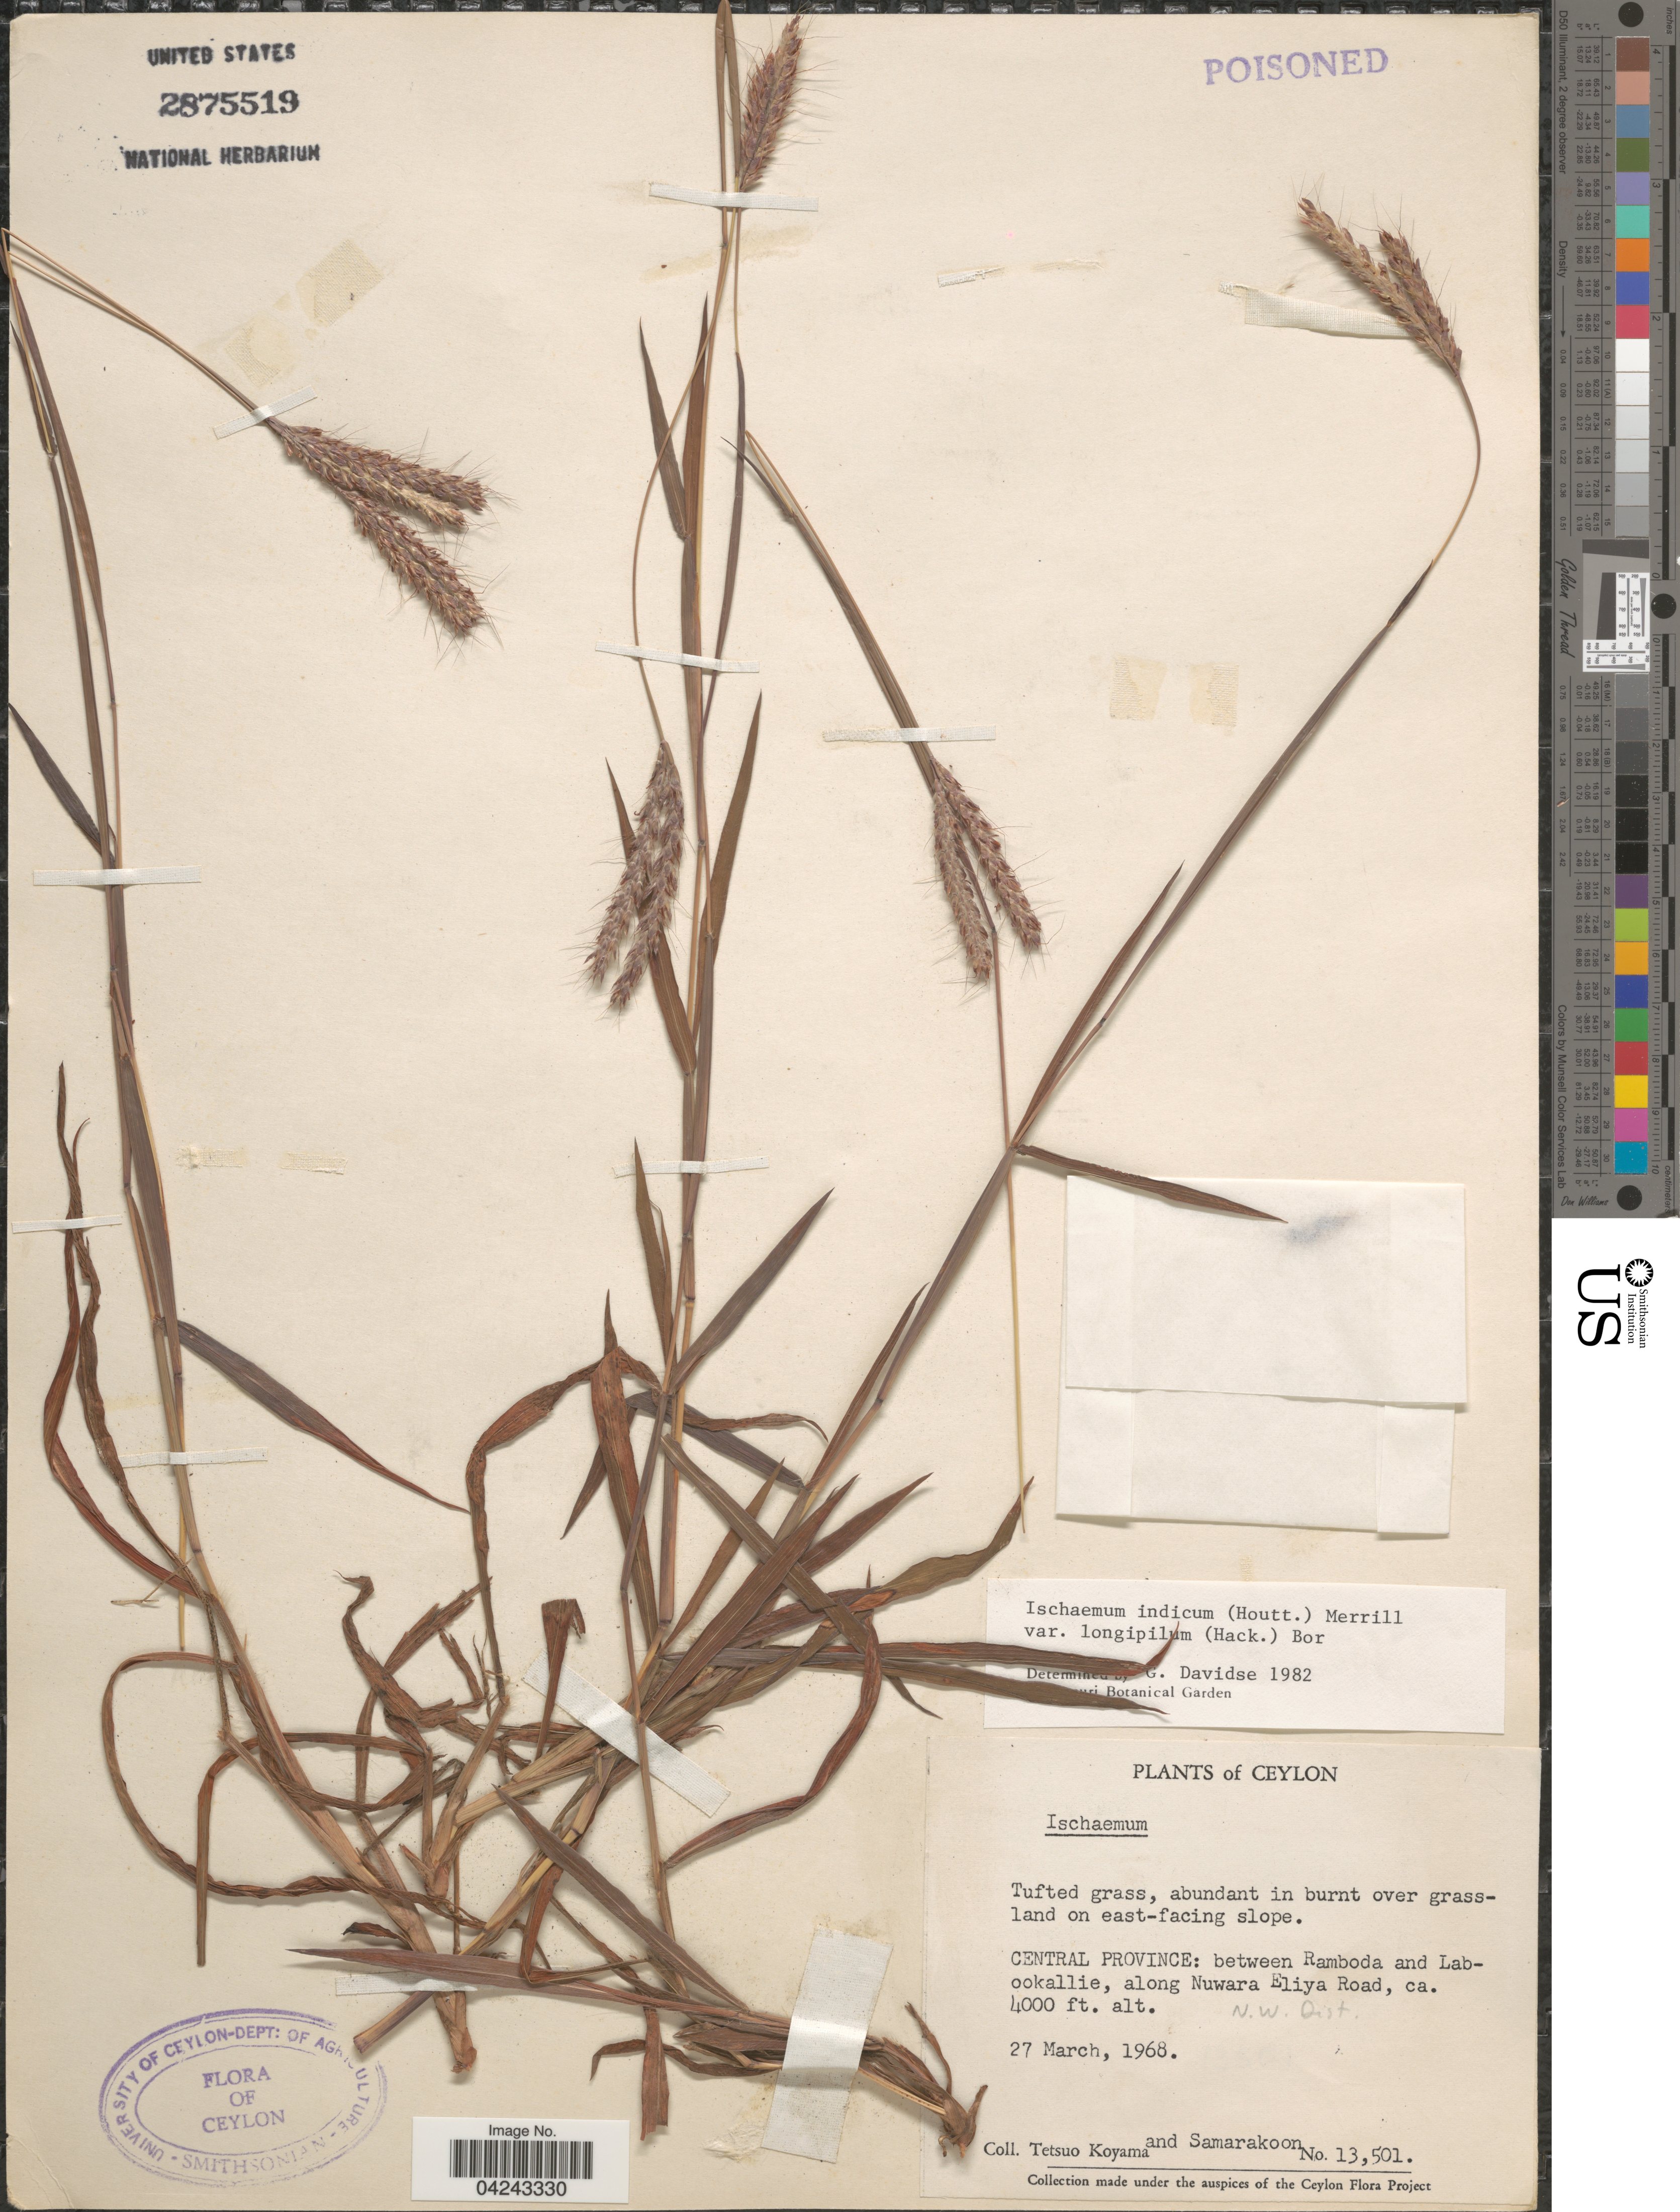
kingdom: Plantae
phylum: Tracheophyta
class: Liliopsida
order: Poales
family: Poaceae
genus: Ischaemum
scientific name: Ischaemum ciliare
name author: Retz.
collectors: T. Koyama & T. Samarakoon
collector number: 13501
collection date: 1968-03-27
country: Sri Lanka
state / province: Central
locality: Ceylon. On east-facing slope. Between Ramboda and Labookallie, along Nuwara Eliya Road. N.W. Dist.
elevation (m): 1219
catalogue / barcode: US 2875519